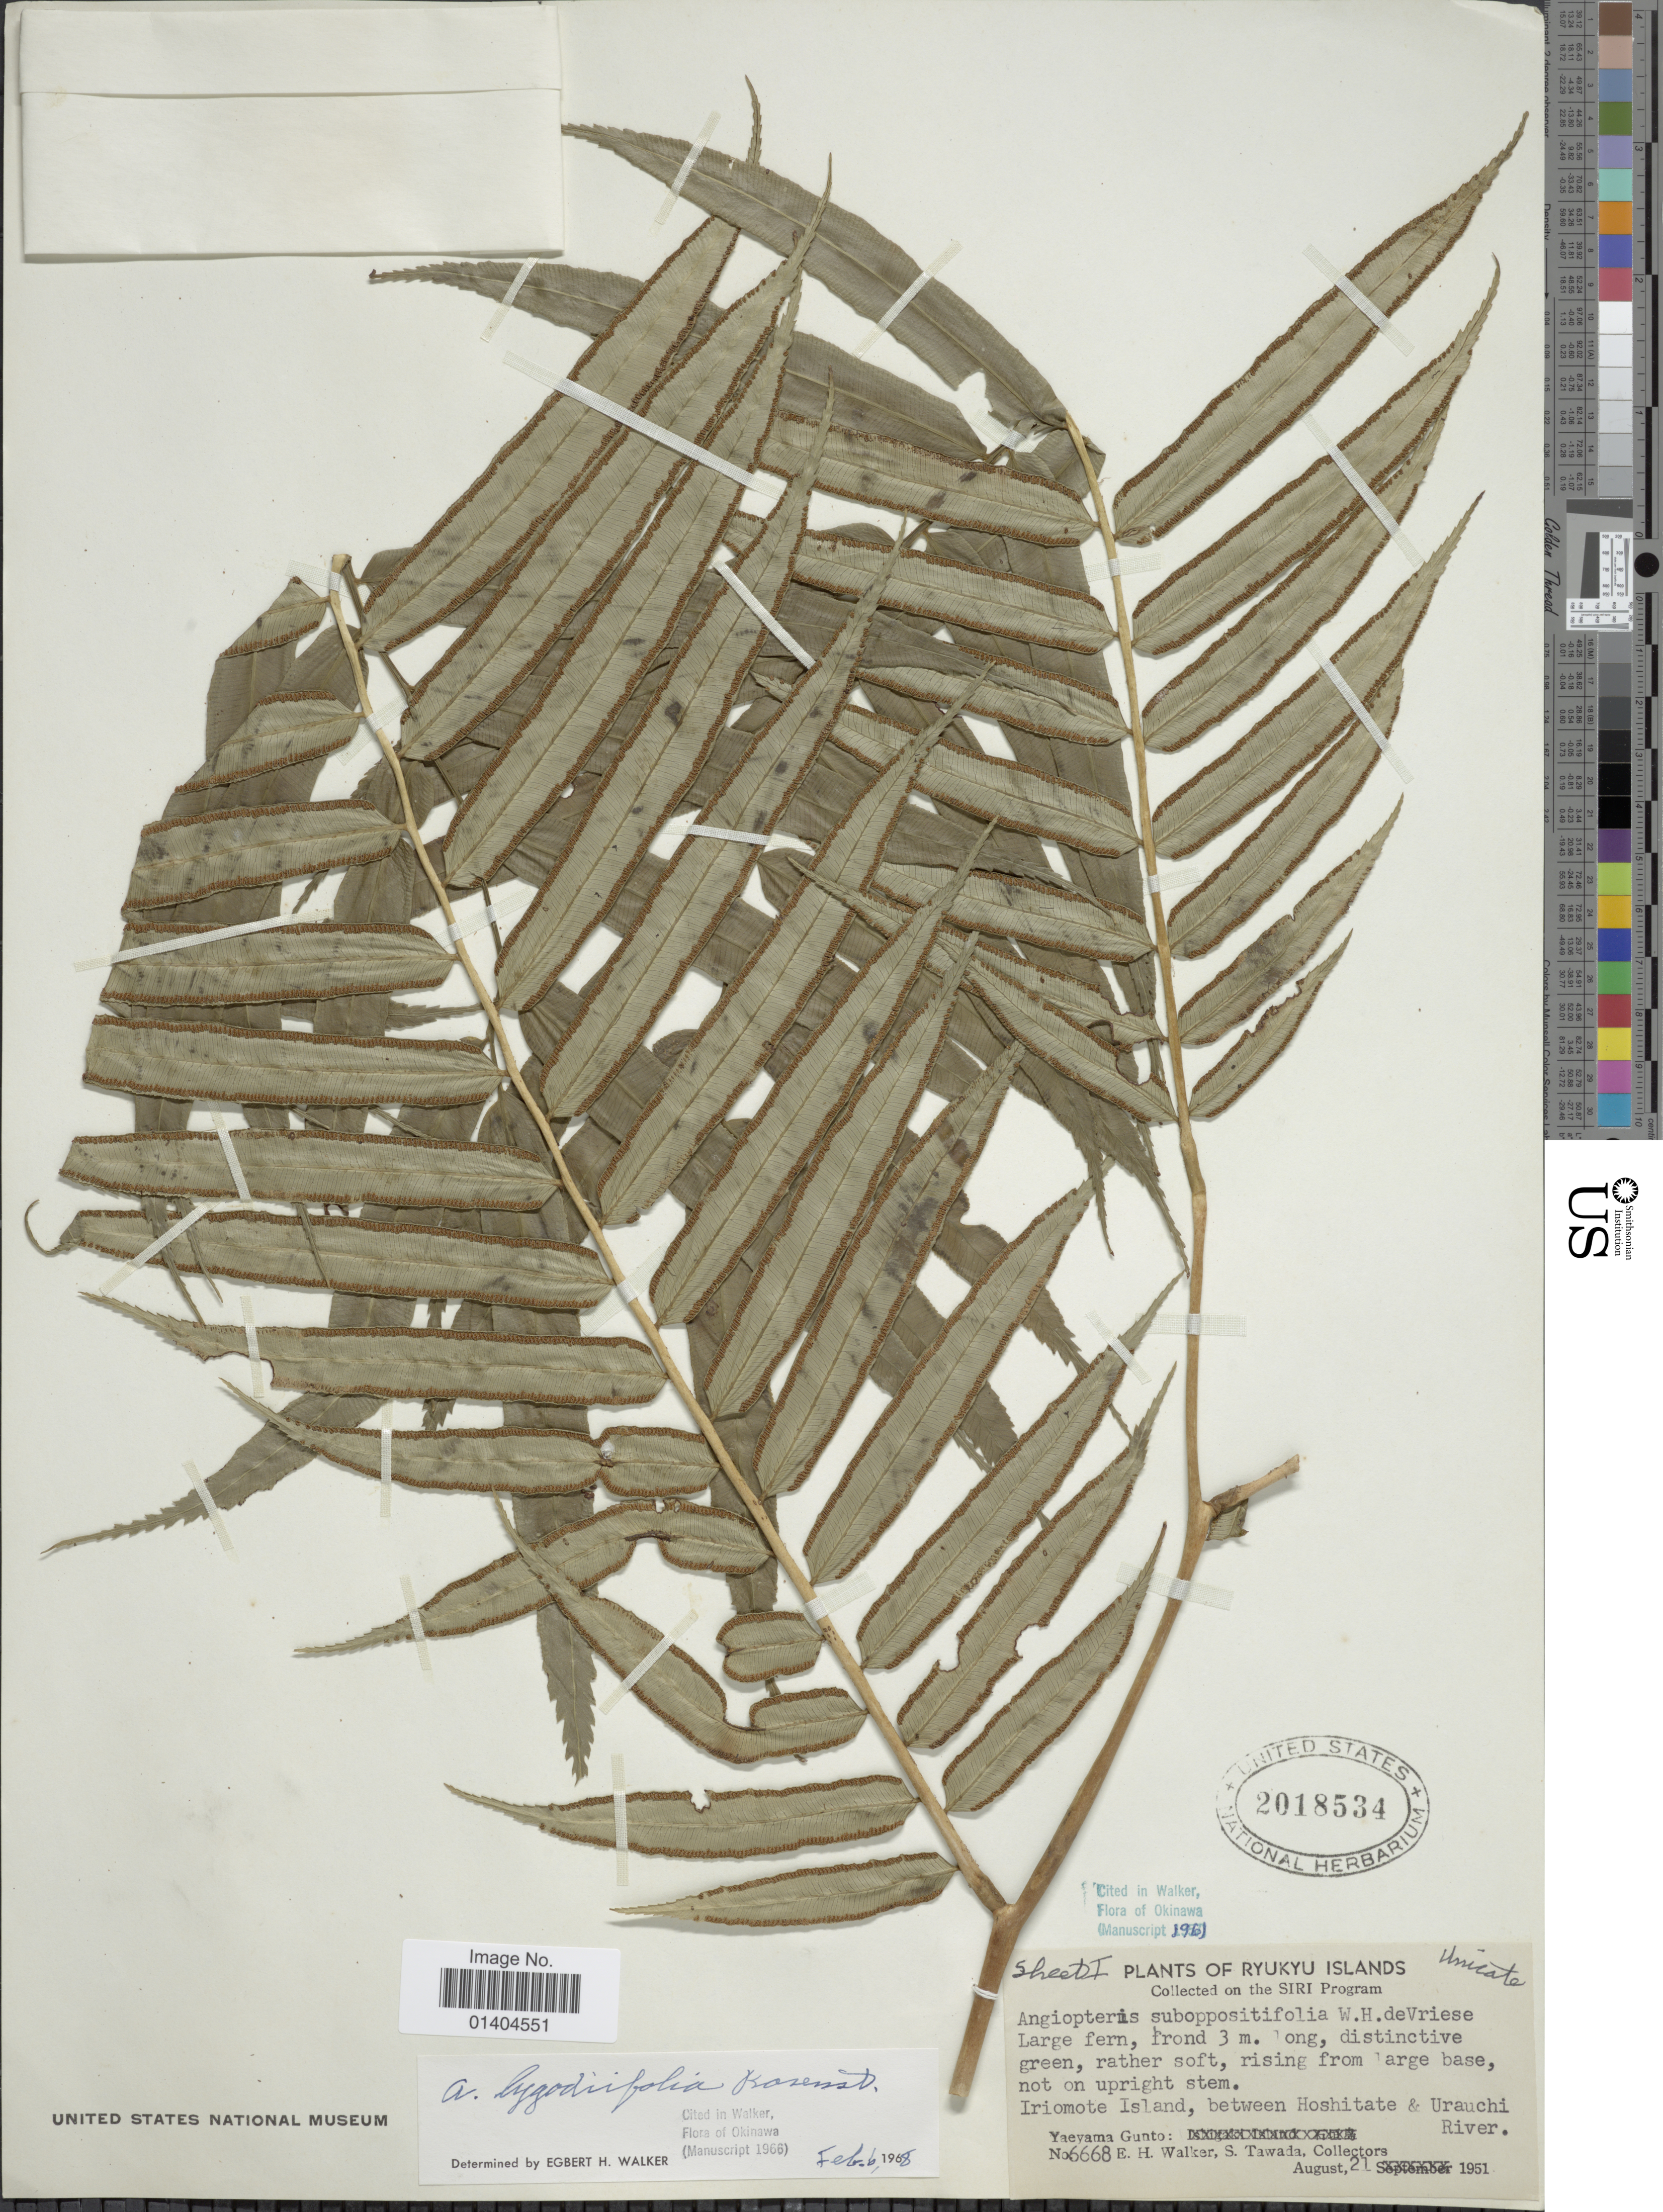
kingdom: Plantae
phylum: Tracheophyta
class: Polypodiopsida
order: Marattiales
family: Marattiaceae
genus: Angiopteris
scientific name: Angiopteris lygodiifolia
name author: Rosenst.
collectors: E. H. Walker & S. Tawada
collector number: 6668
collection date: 1951-08-21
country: Japan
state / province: Okinawa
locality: Iriomote Islands, between Hoshitate & Urauchi River. Yaeyama Gunto. The Ryukyu Islands.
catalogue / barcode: US 2018534